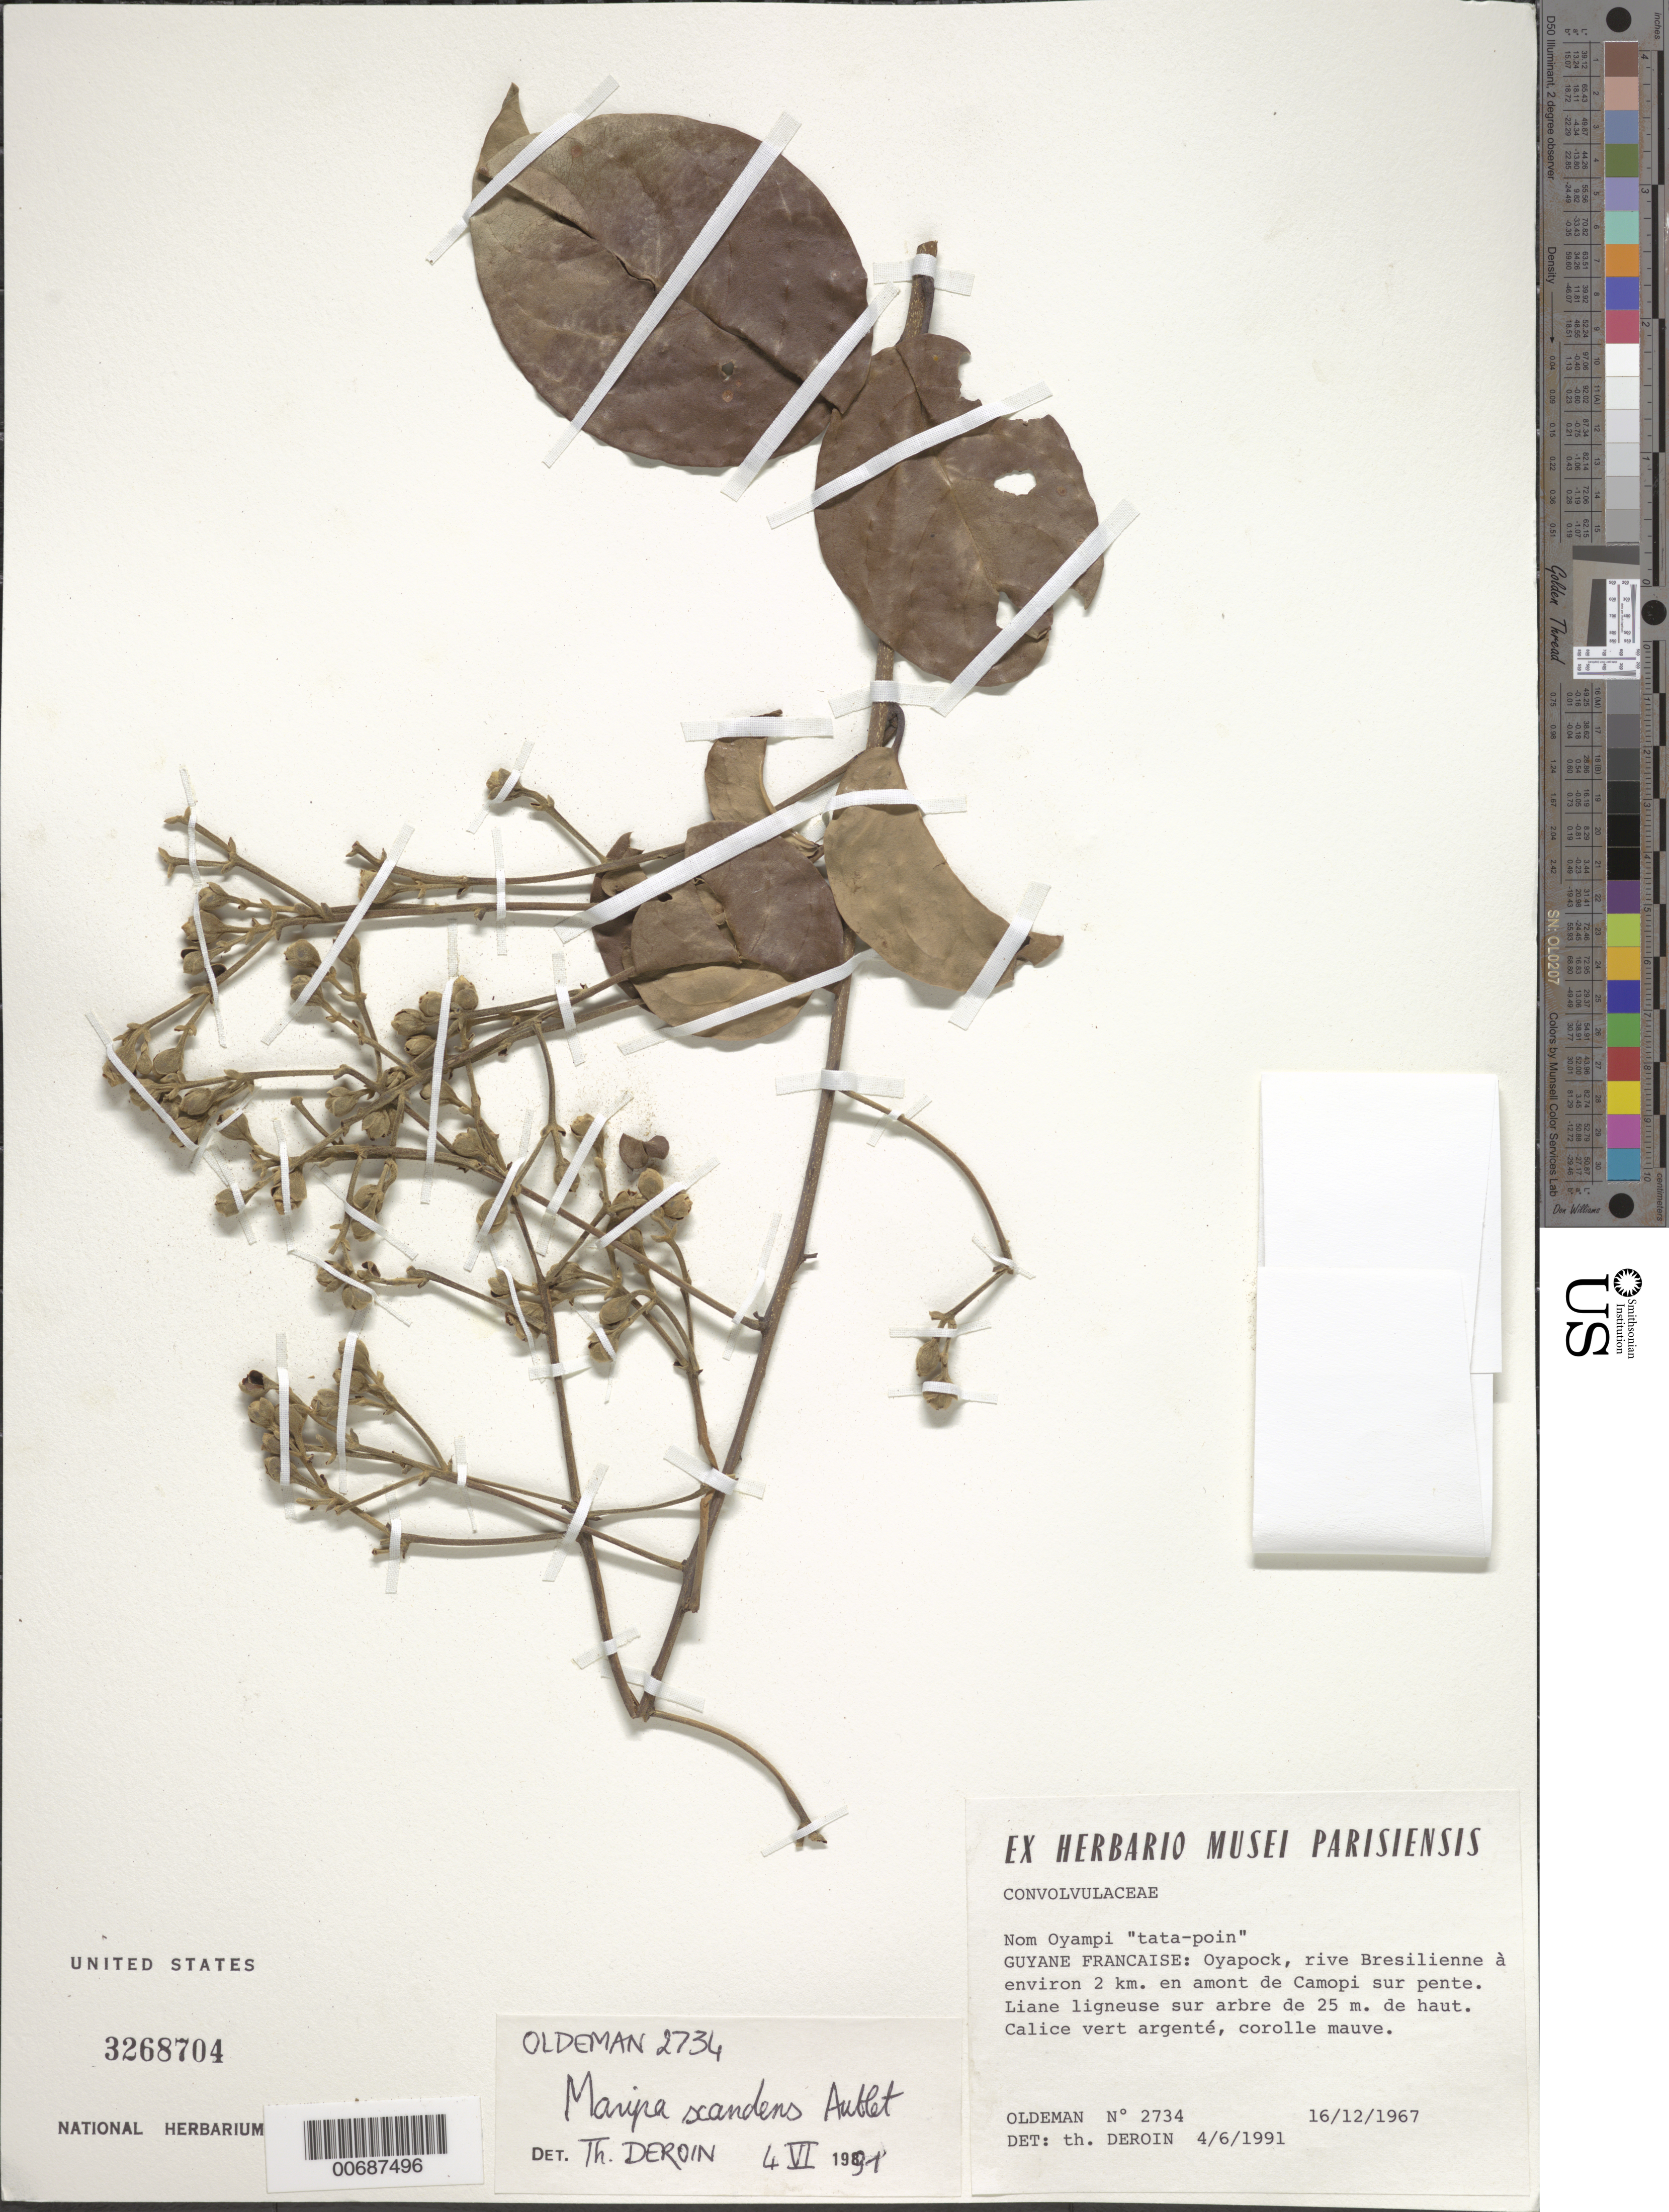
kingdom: Plantae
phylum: Tracheophyta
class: Magnoliopsida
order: Solanales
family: Convolvulaceae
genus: Maripa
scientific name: Maripa scandens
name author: Aubl.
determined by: Deroin, T.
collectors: R. Oldeman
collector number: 2734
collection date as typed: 16-Dec-67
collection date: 1967-12-16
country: French Guiana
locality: Oyapock, rive Bresilienne à env. 2 km en amont de Camopi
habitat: Sur pente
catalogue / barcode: US 3268704